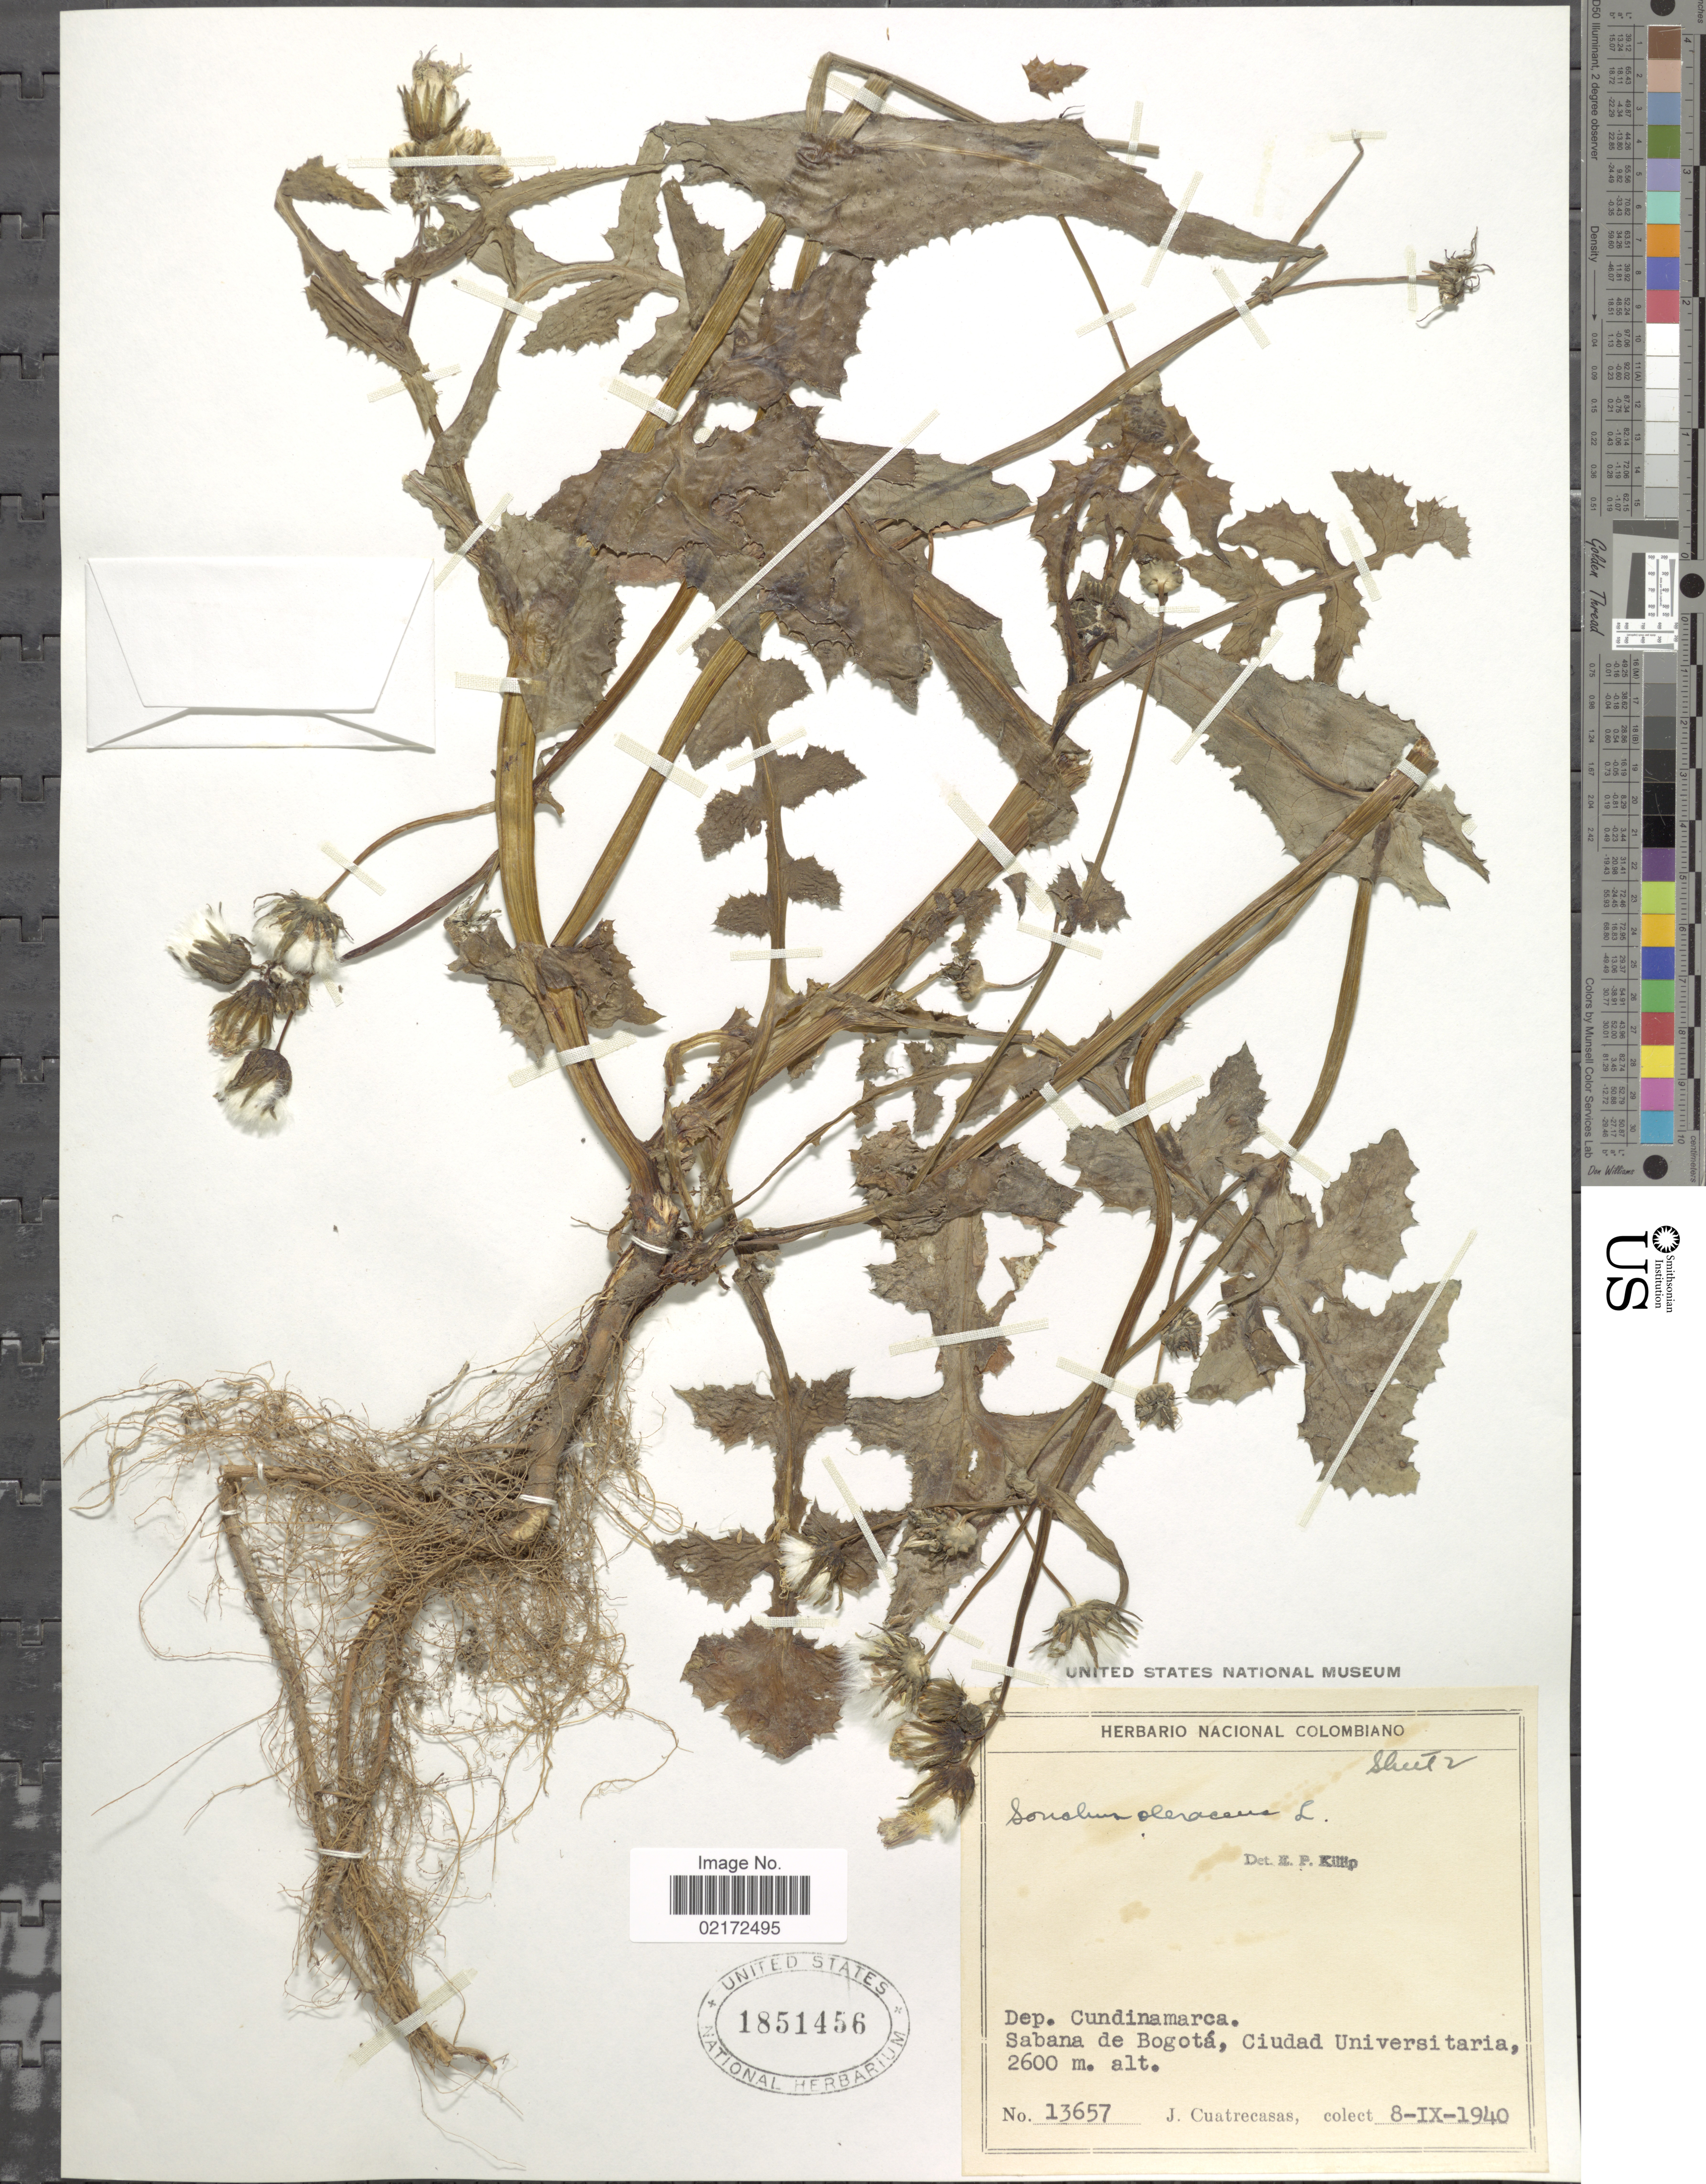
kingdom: Plantae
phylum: Tracheophyta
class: Magnoliopsida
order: Asterales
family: Asteraceae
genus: Sonchus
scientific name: Sonchus oleraceus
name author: L.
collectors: J. Cuatrecasas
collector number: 13657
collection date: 1940-09-08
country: Colombia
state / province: Cundinamarca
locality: Dep. Cundinamarca. Sabana de Bogotá, Ciudad Universitaria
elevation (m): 2600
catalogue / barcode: US 1851456